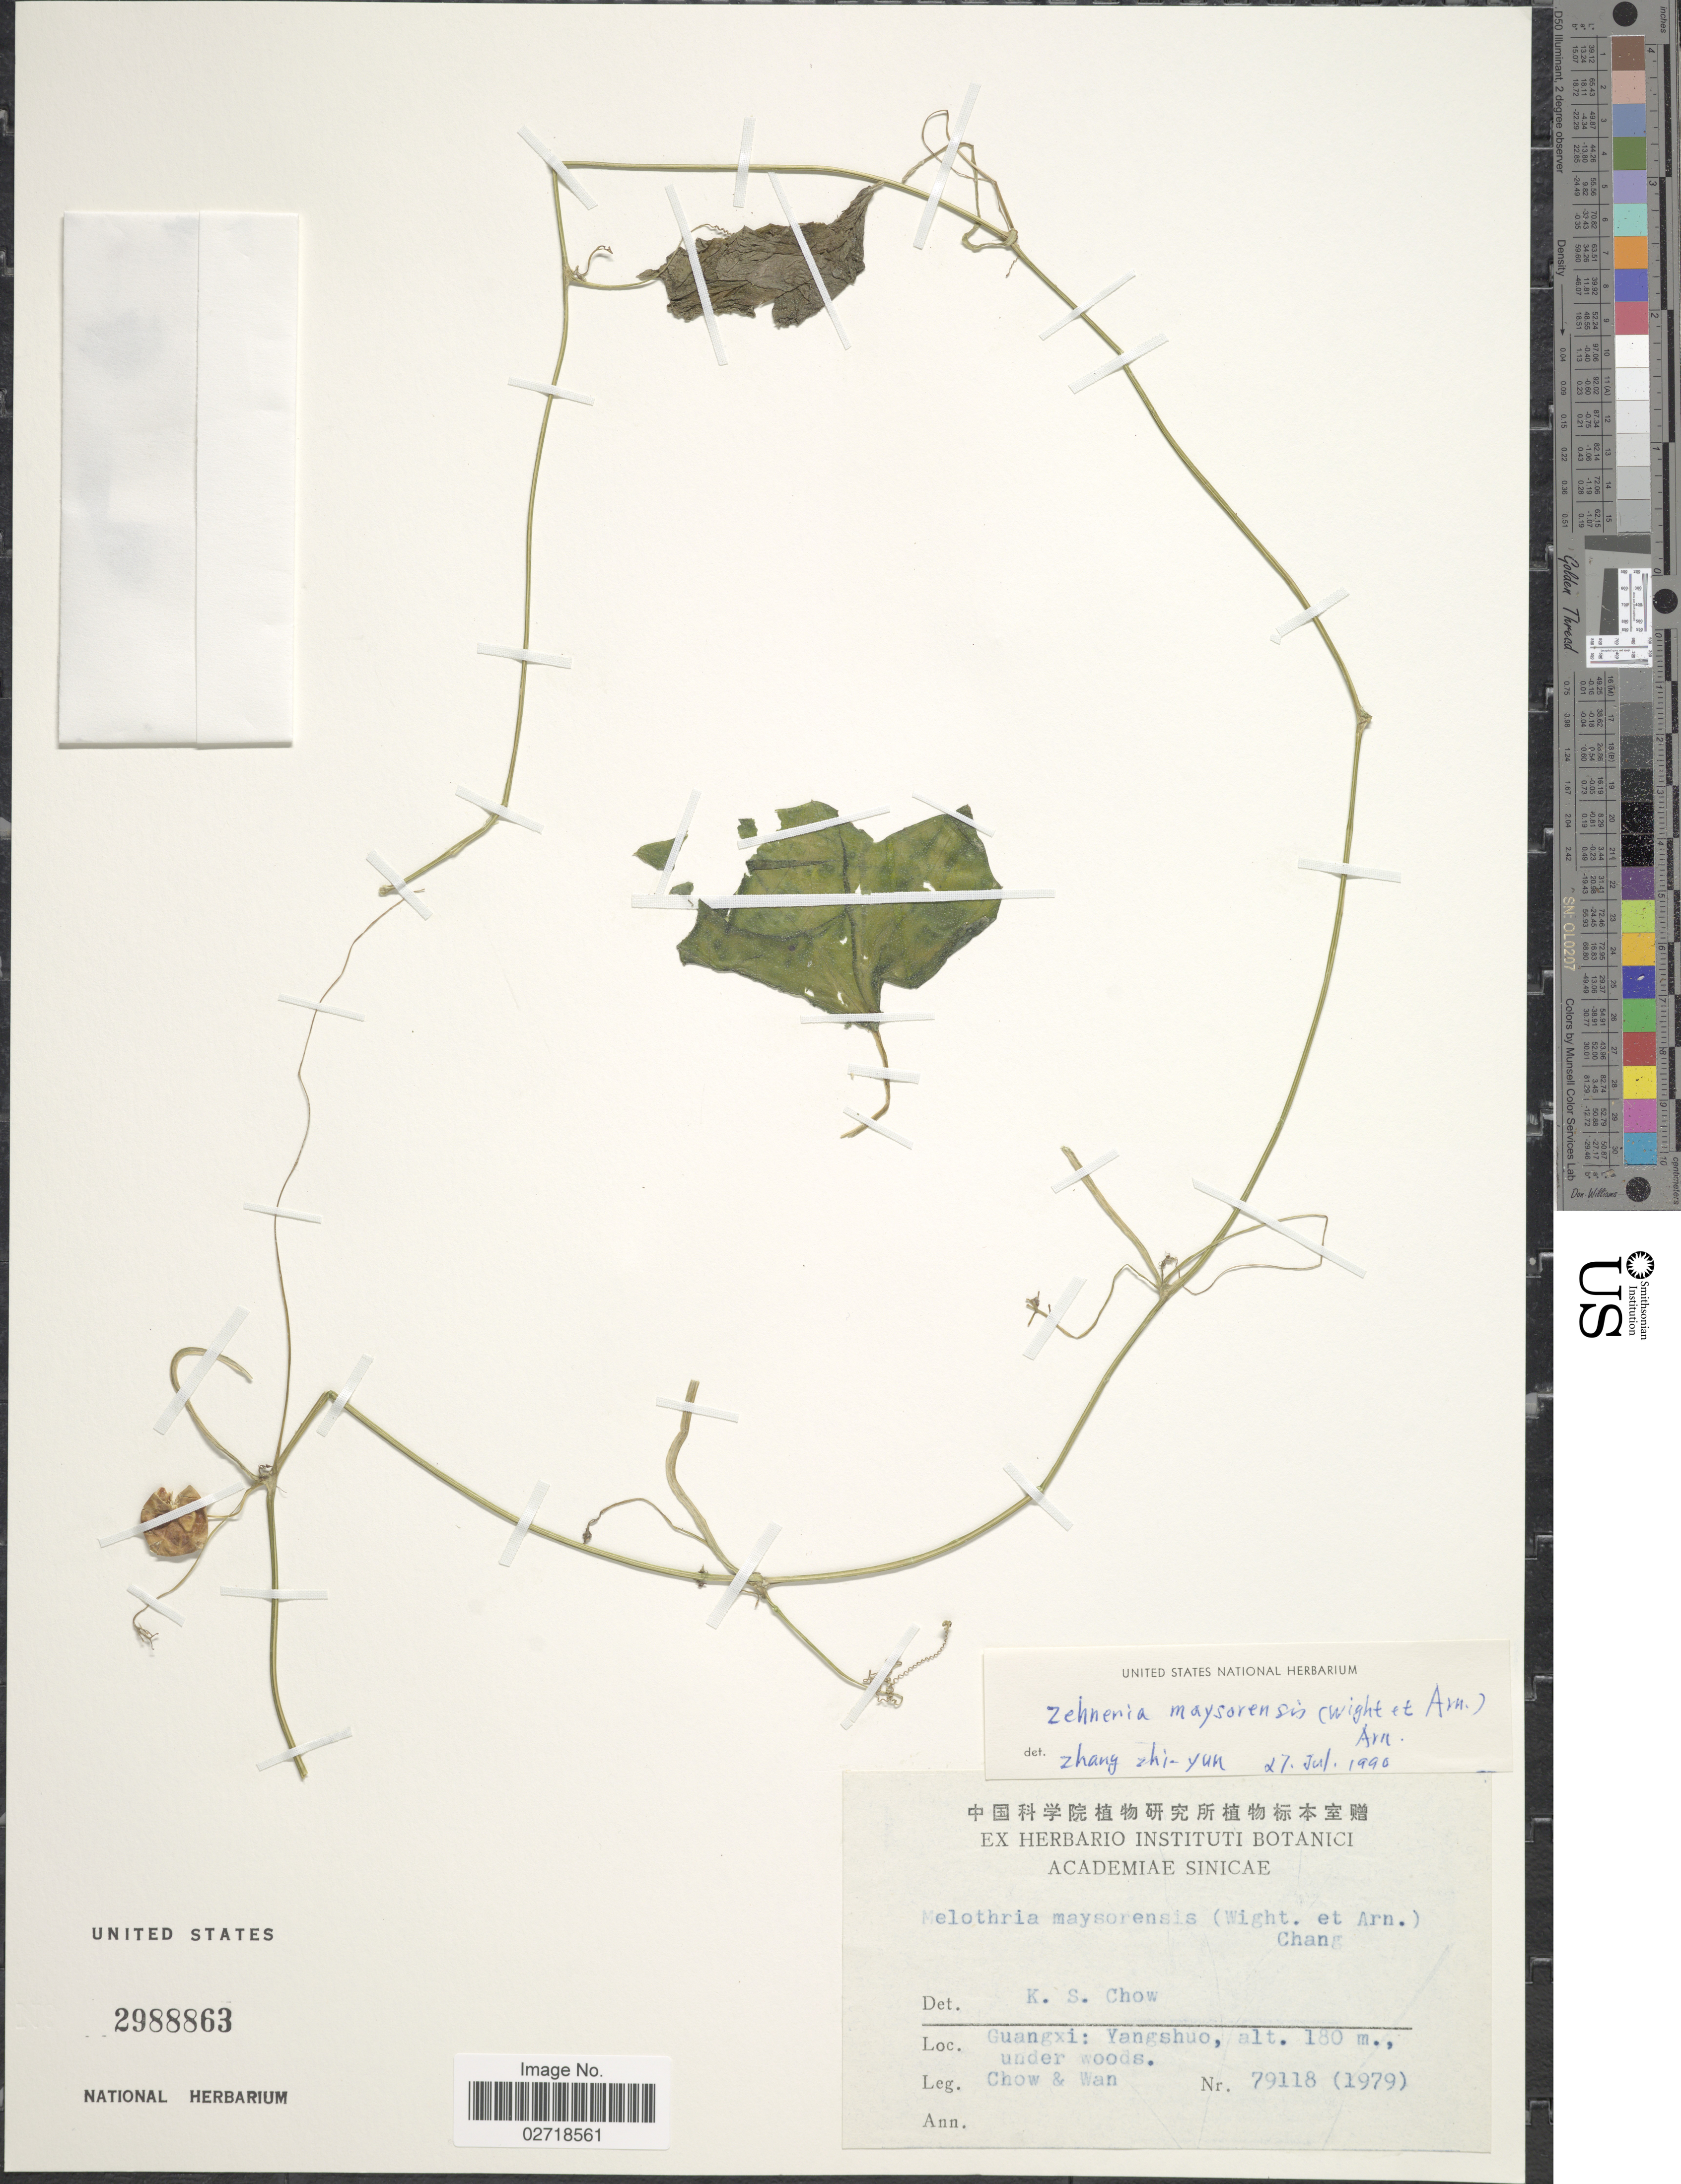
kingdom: Plantae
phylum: Tracheophyta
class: Magnoliopsida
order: Cucurbitales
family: Cucurbitaceae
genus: Zehneria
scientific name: Zehneria maysorensis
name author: (Wight & Arn.) Arn.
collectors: Chow, -- & -. Wan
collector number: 79118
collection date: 1979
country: China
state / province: Guangxi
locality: Guangxi: Yangshuo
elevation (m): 180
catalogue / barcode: US 2988863